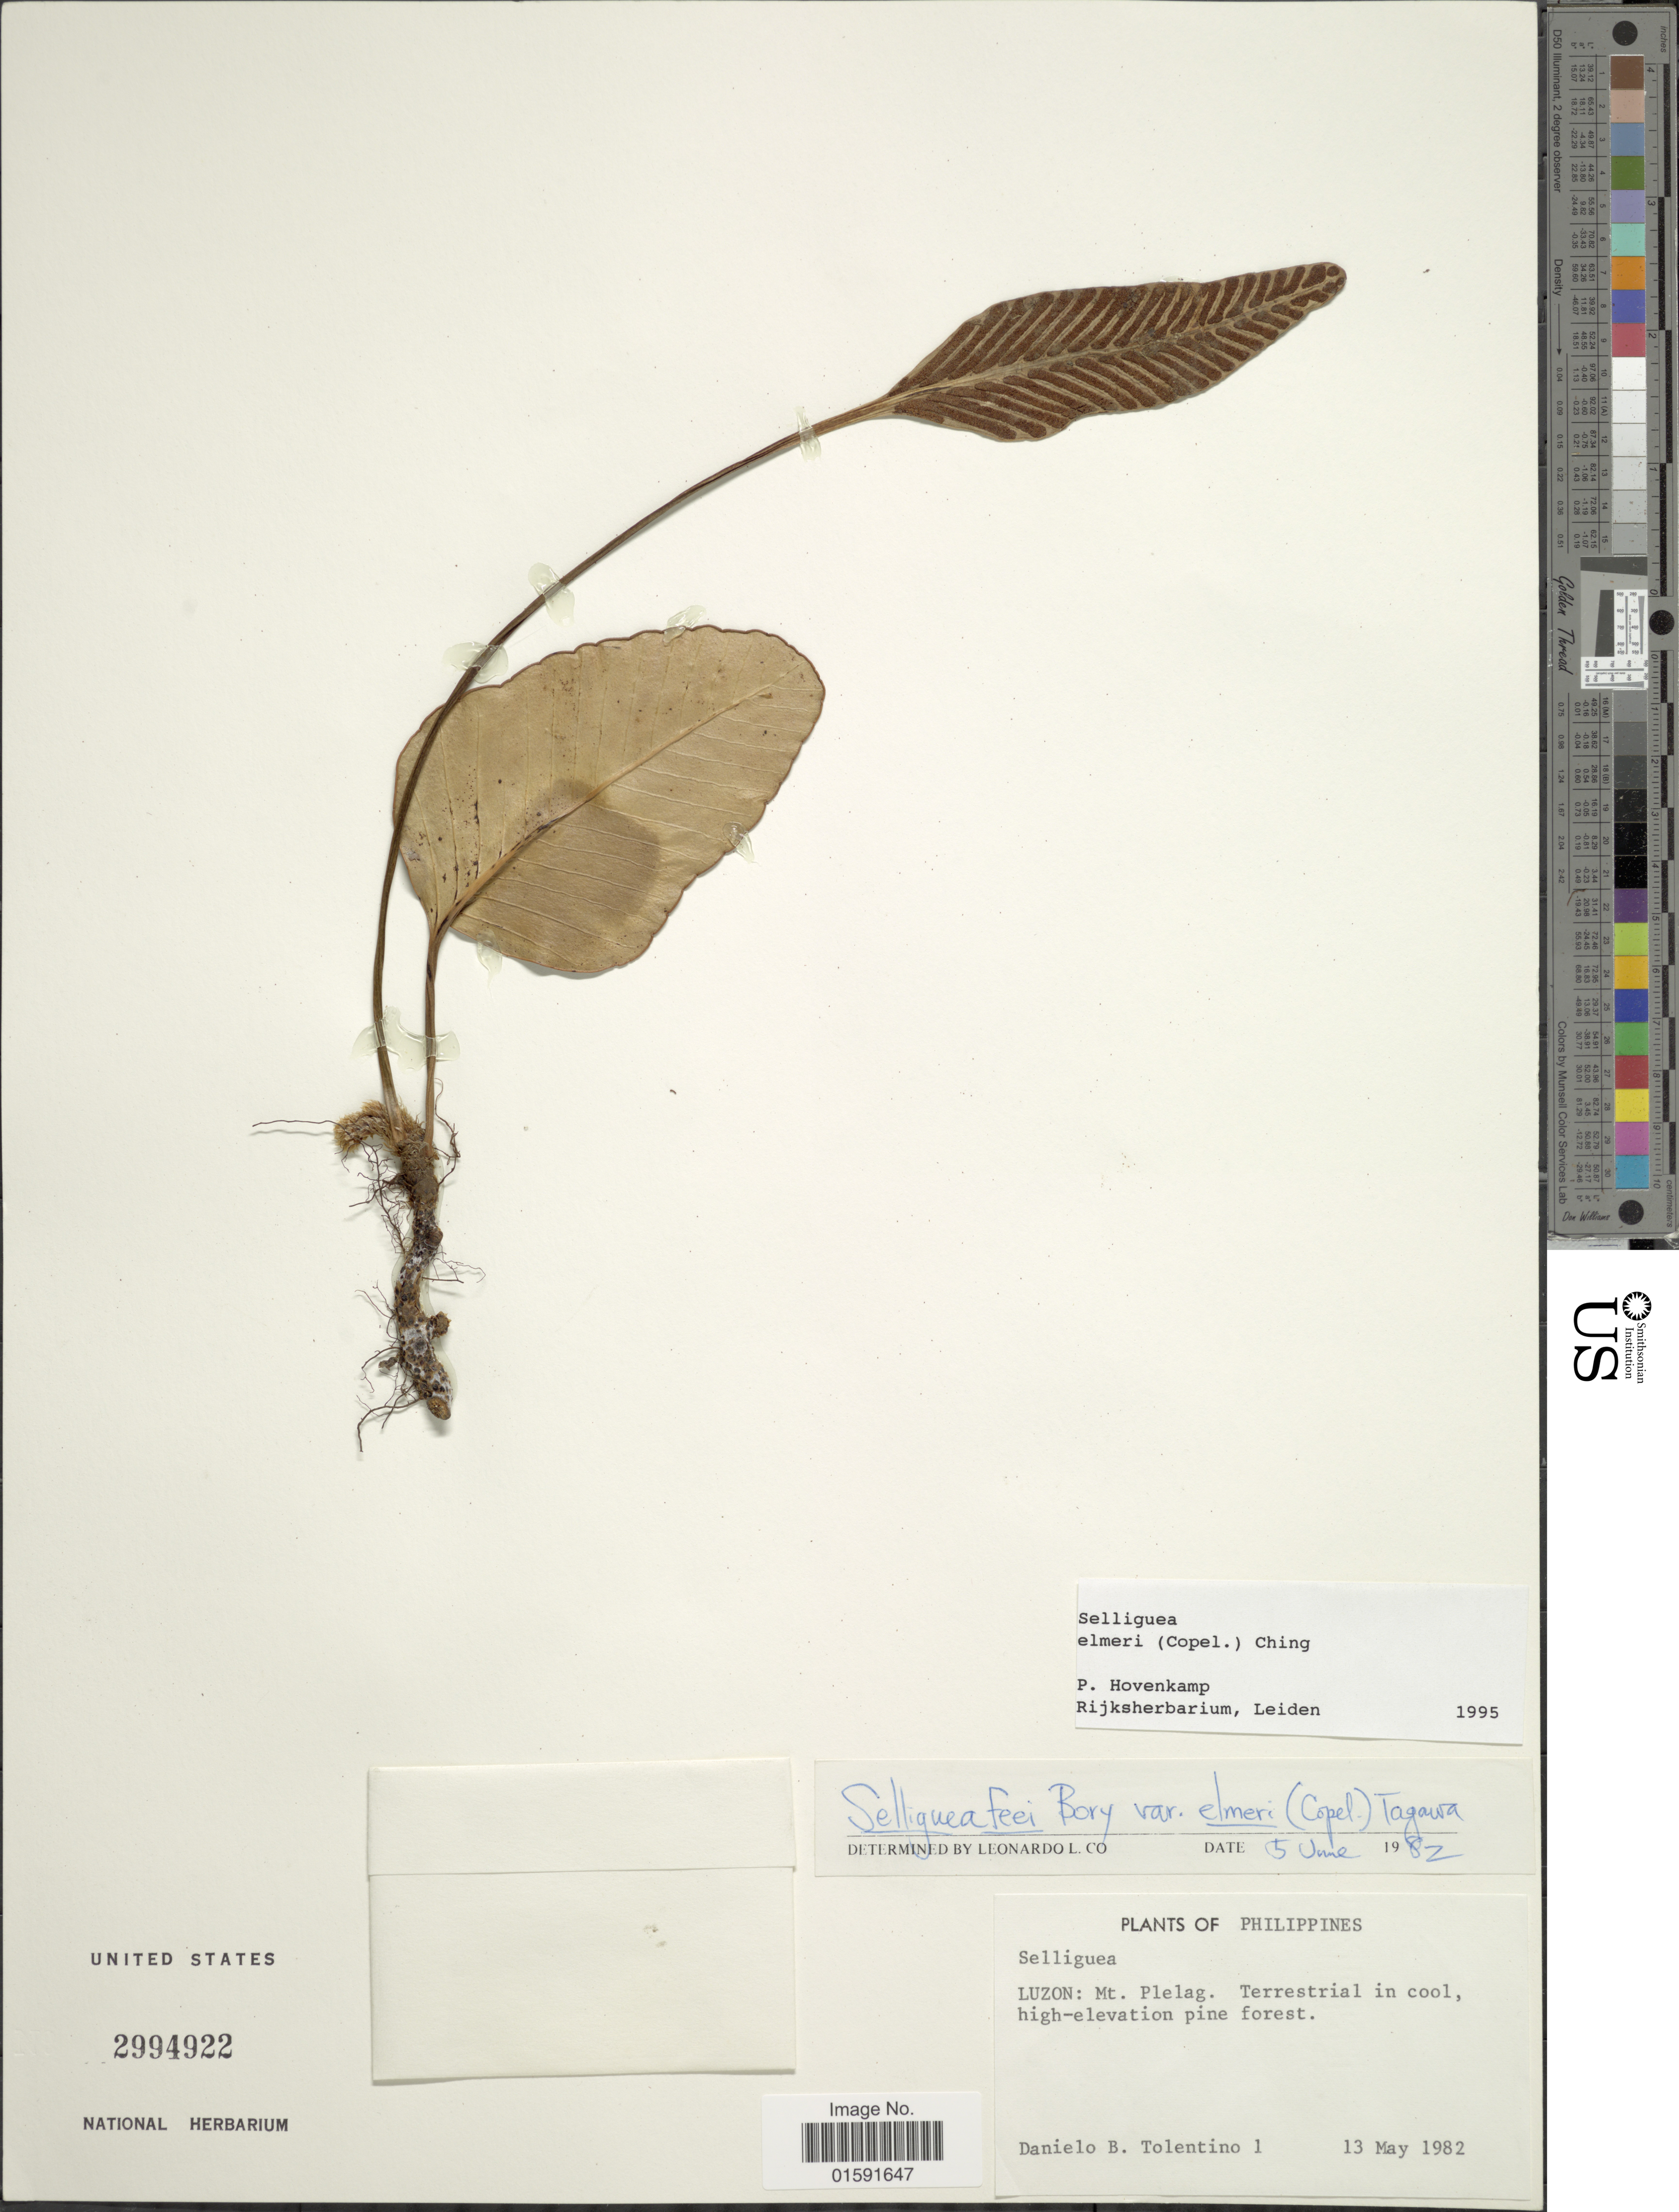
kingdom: Plantae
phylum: Tracheophyta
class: Polypodiopsida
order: Polypodiales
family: Polypodiaceae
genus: Selliguea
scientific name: Selliguea elmeri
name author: (Copel.) Ching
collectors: D. Tolentino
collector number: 1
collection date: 1982-05-13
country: Philippines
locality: Luzon: Mt. Plelag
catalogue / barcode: US 2994922